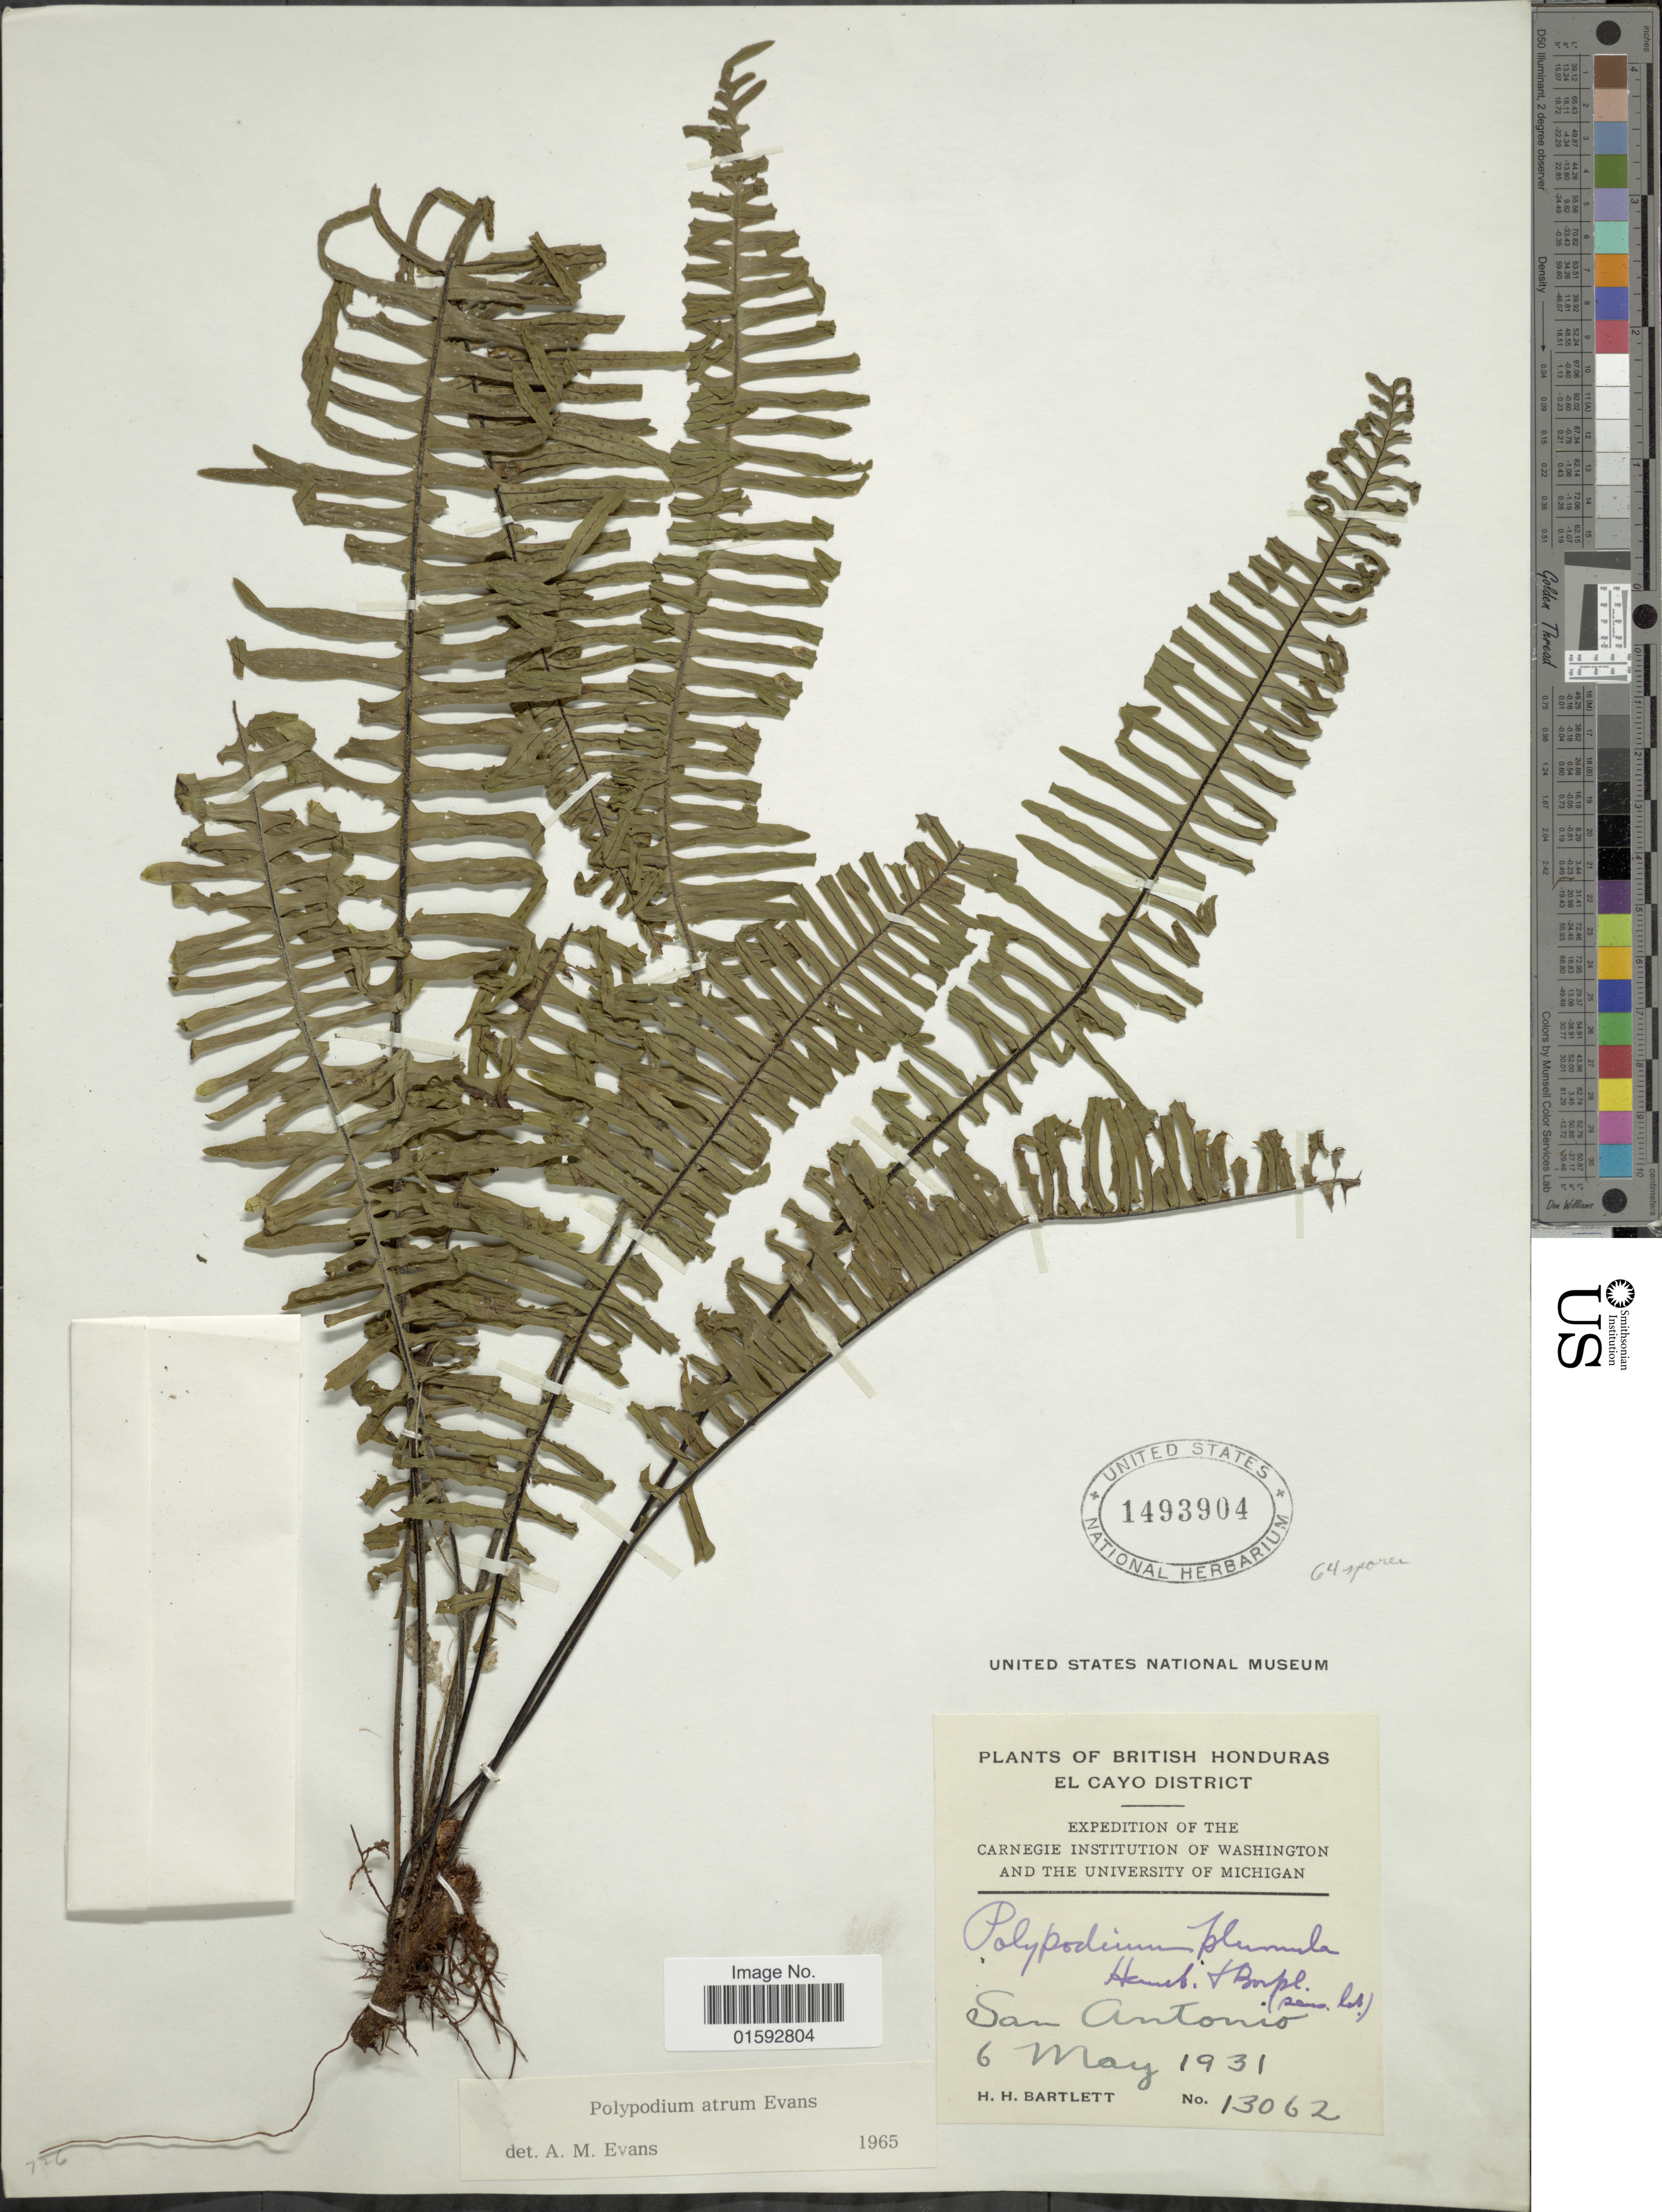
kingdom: Plantae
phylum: Tracheophyta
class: Polypodiopsida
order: Polypodiales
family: Polypodiaceae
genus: Pecluma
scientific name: Pecluma atra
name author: (Rosenst.) M.G. Price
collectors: H. H. Bartlett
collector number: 13062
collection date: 1931-05-06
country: Belize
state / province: Cayo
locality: British Honduras, El Cayo District, San Antonio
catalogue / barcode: US 1493904